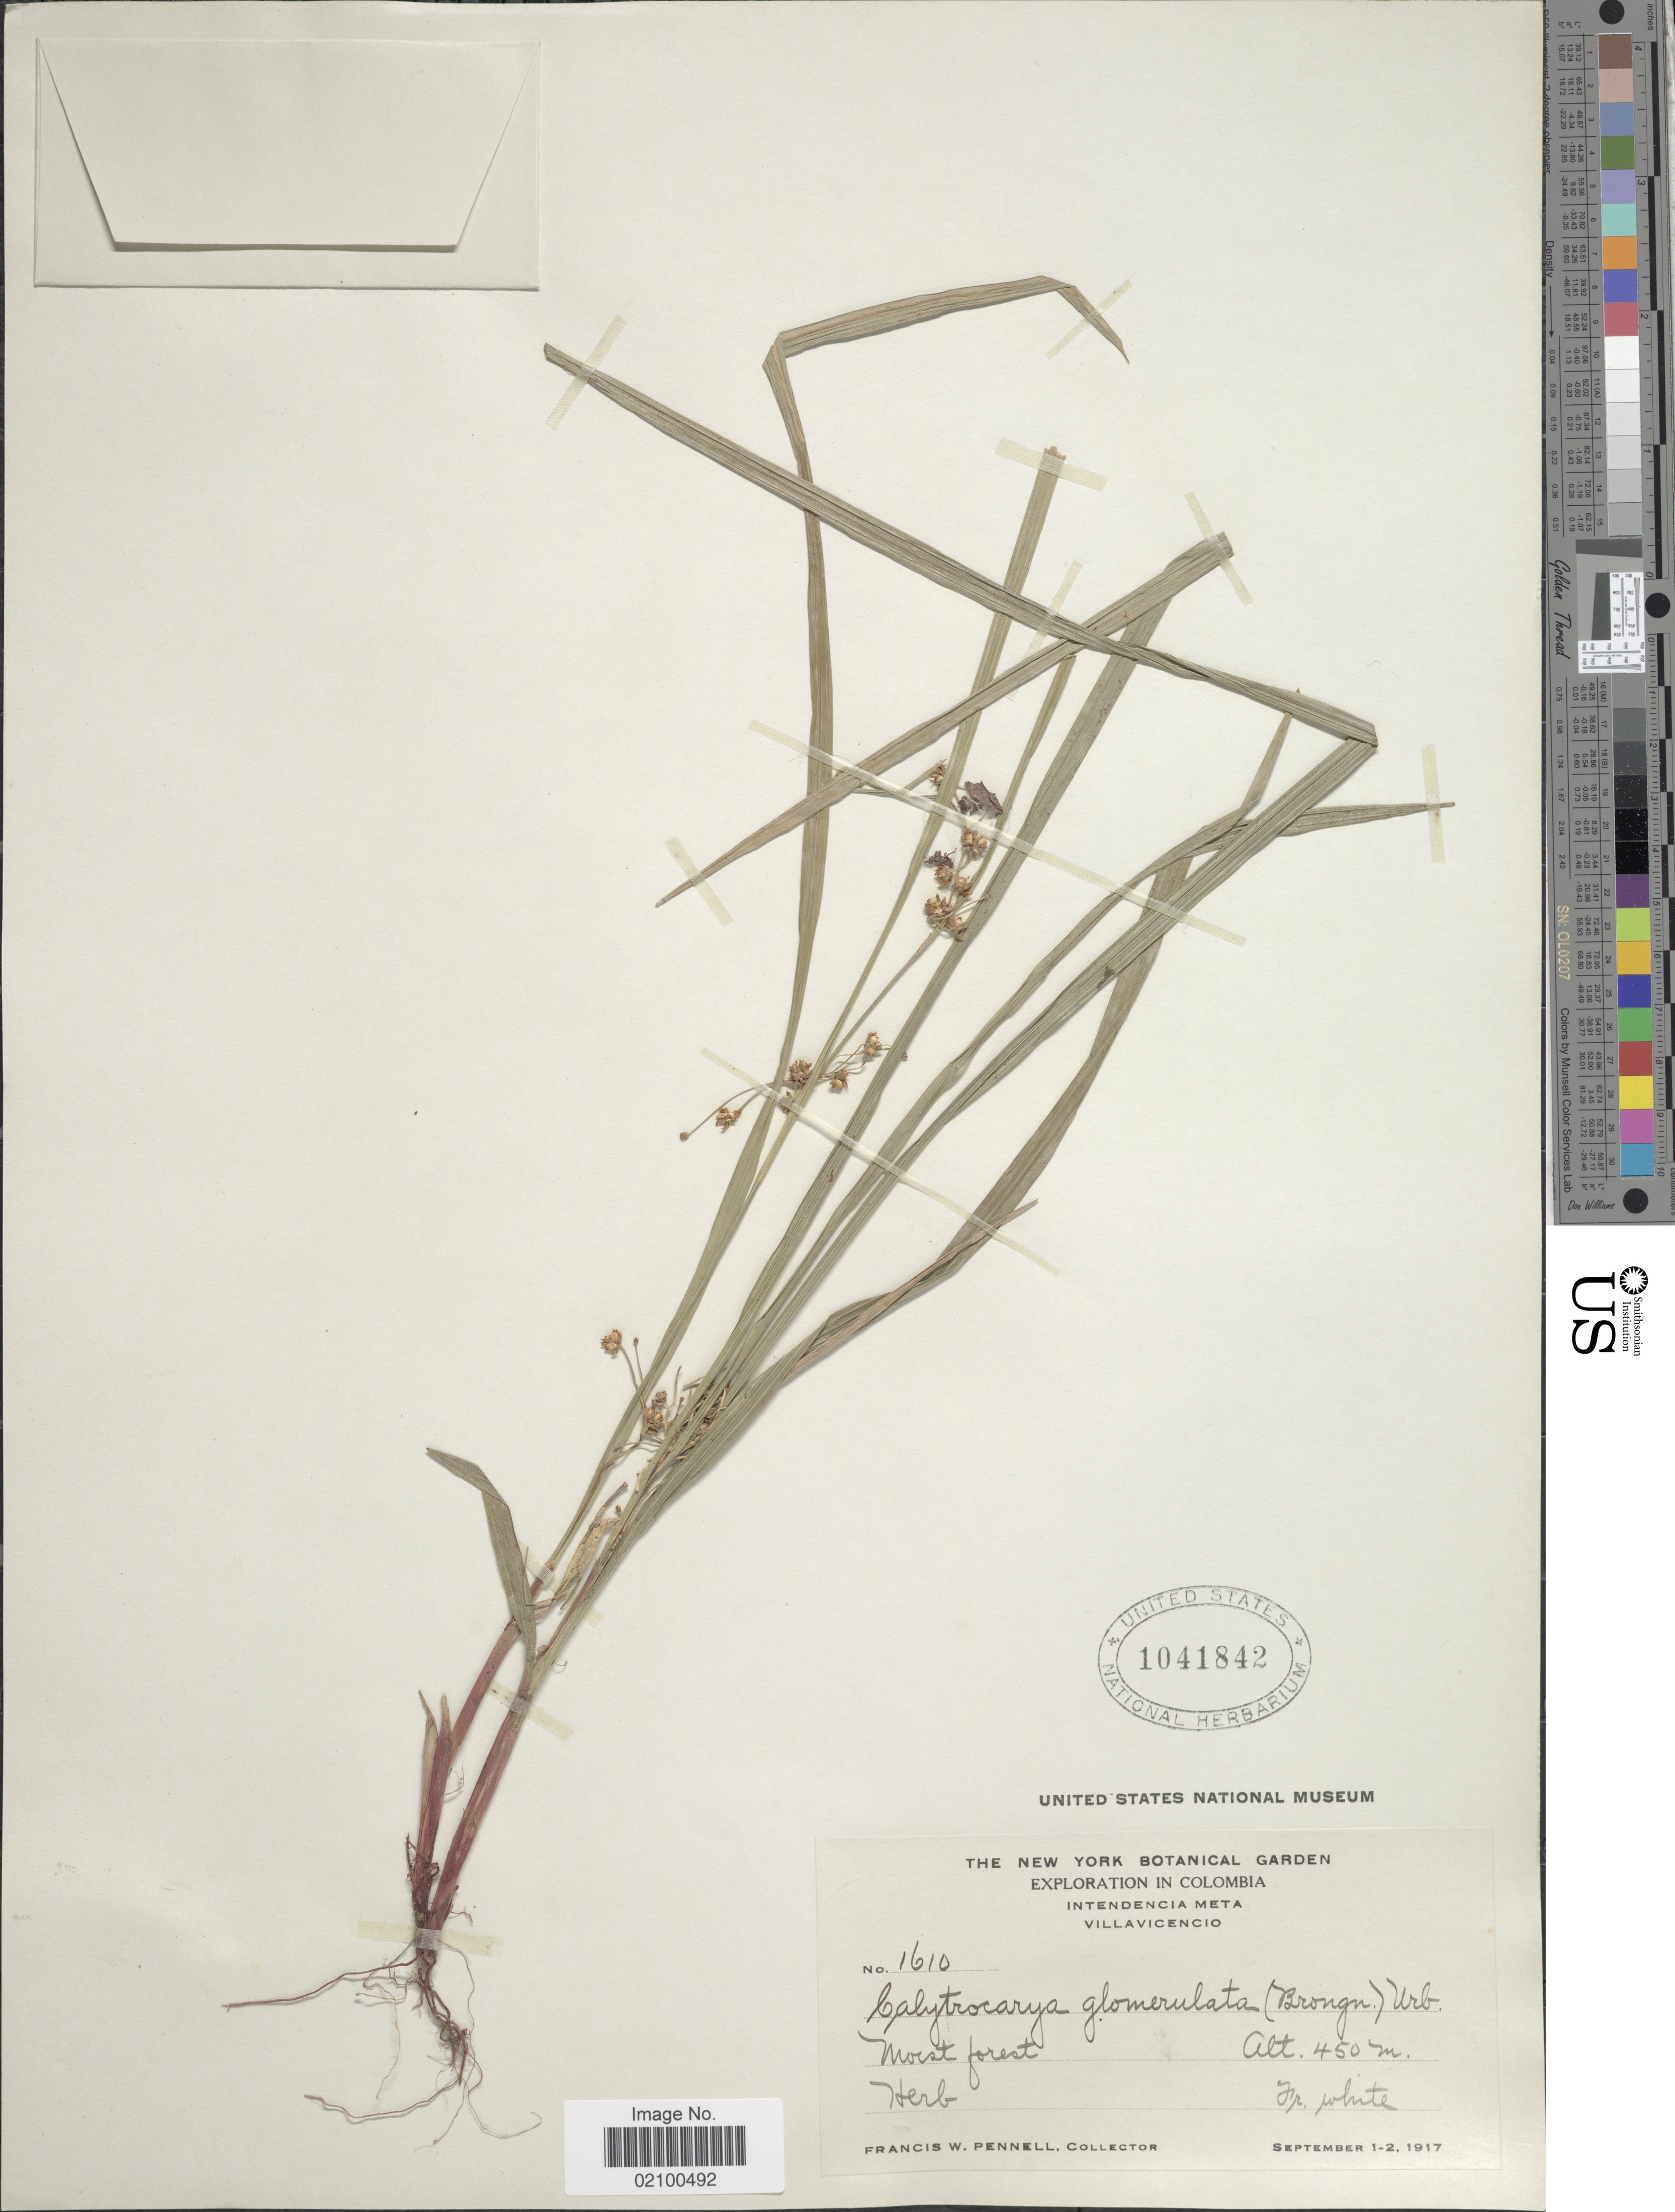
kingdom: Plantae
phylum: Tracheophyta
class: Liliopsida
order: Poales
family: Cyperaceae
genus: Calyptrocarya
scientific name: Calyptrocarya glomerulata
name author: (Brongn.) Urb.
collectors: F. W. Pennell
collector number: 1610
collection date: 1917-09-01/1917-09-02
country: Colombia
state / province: Meta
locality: Intendencia Meta. Villavicencio.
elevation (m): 450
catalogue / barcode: US 1041842